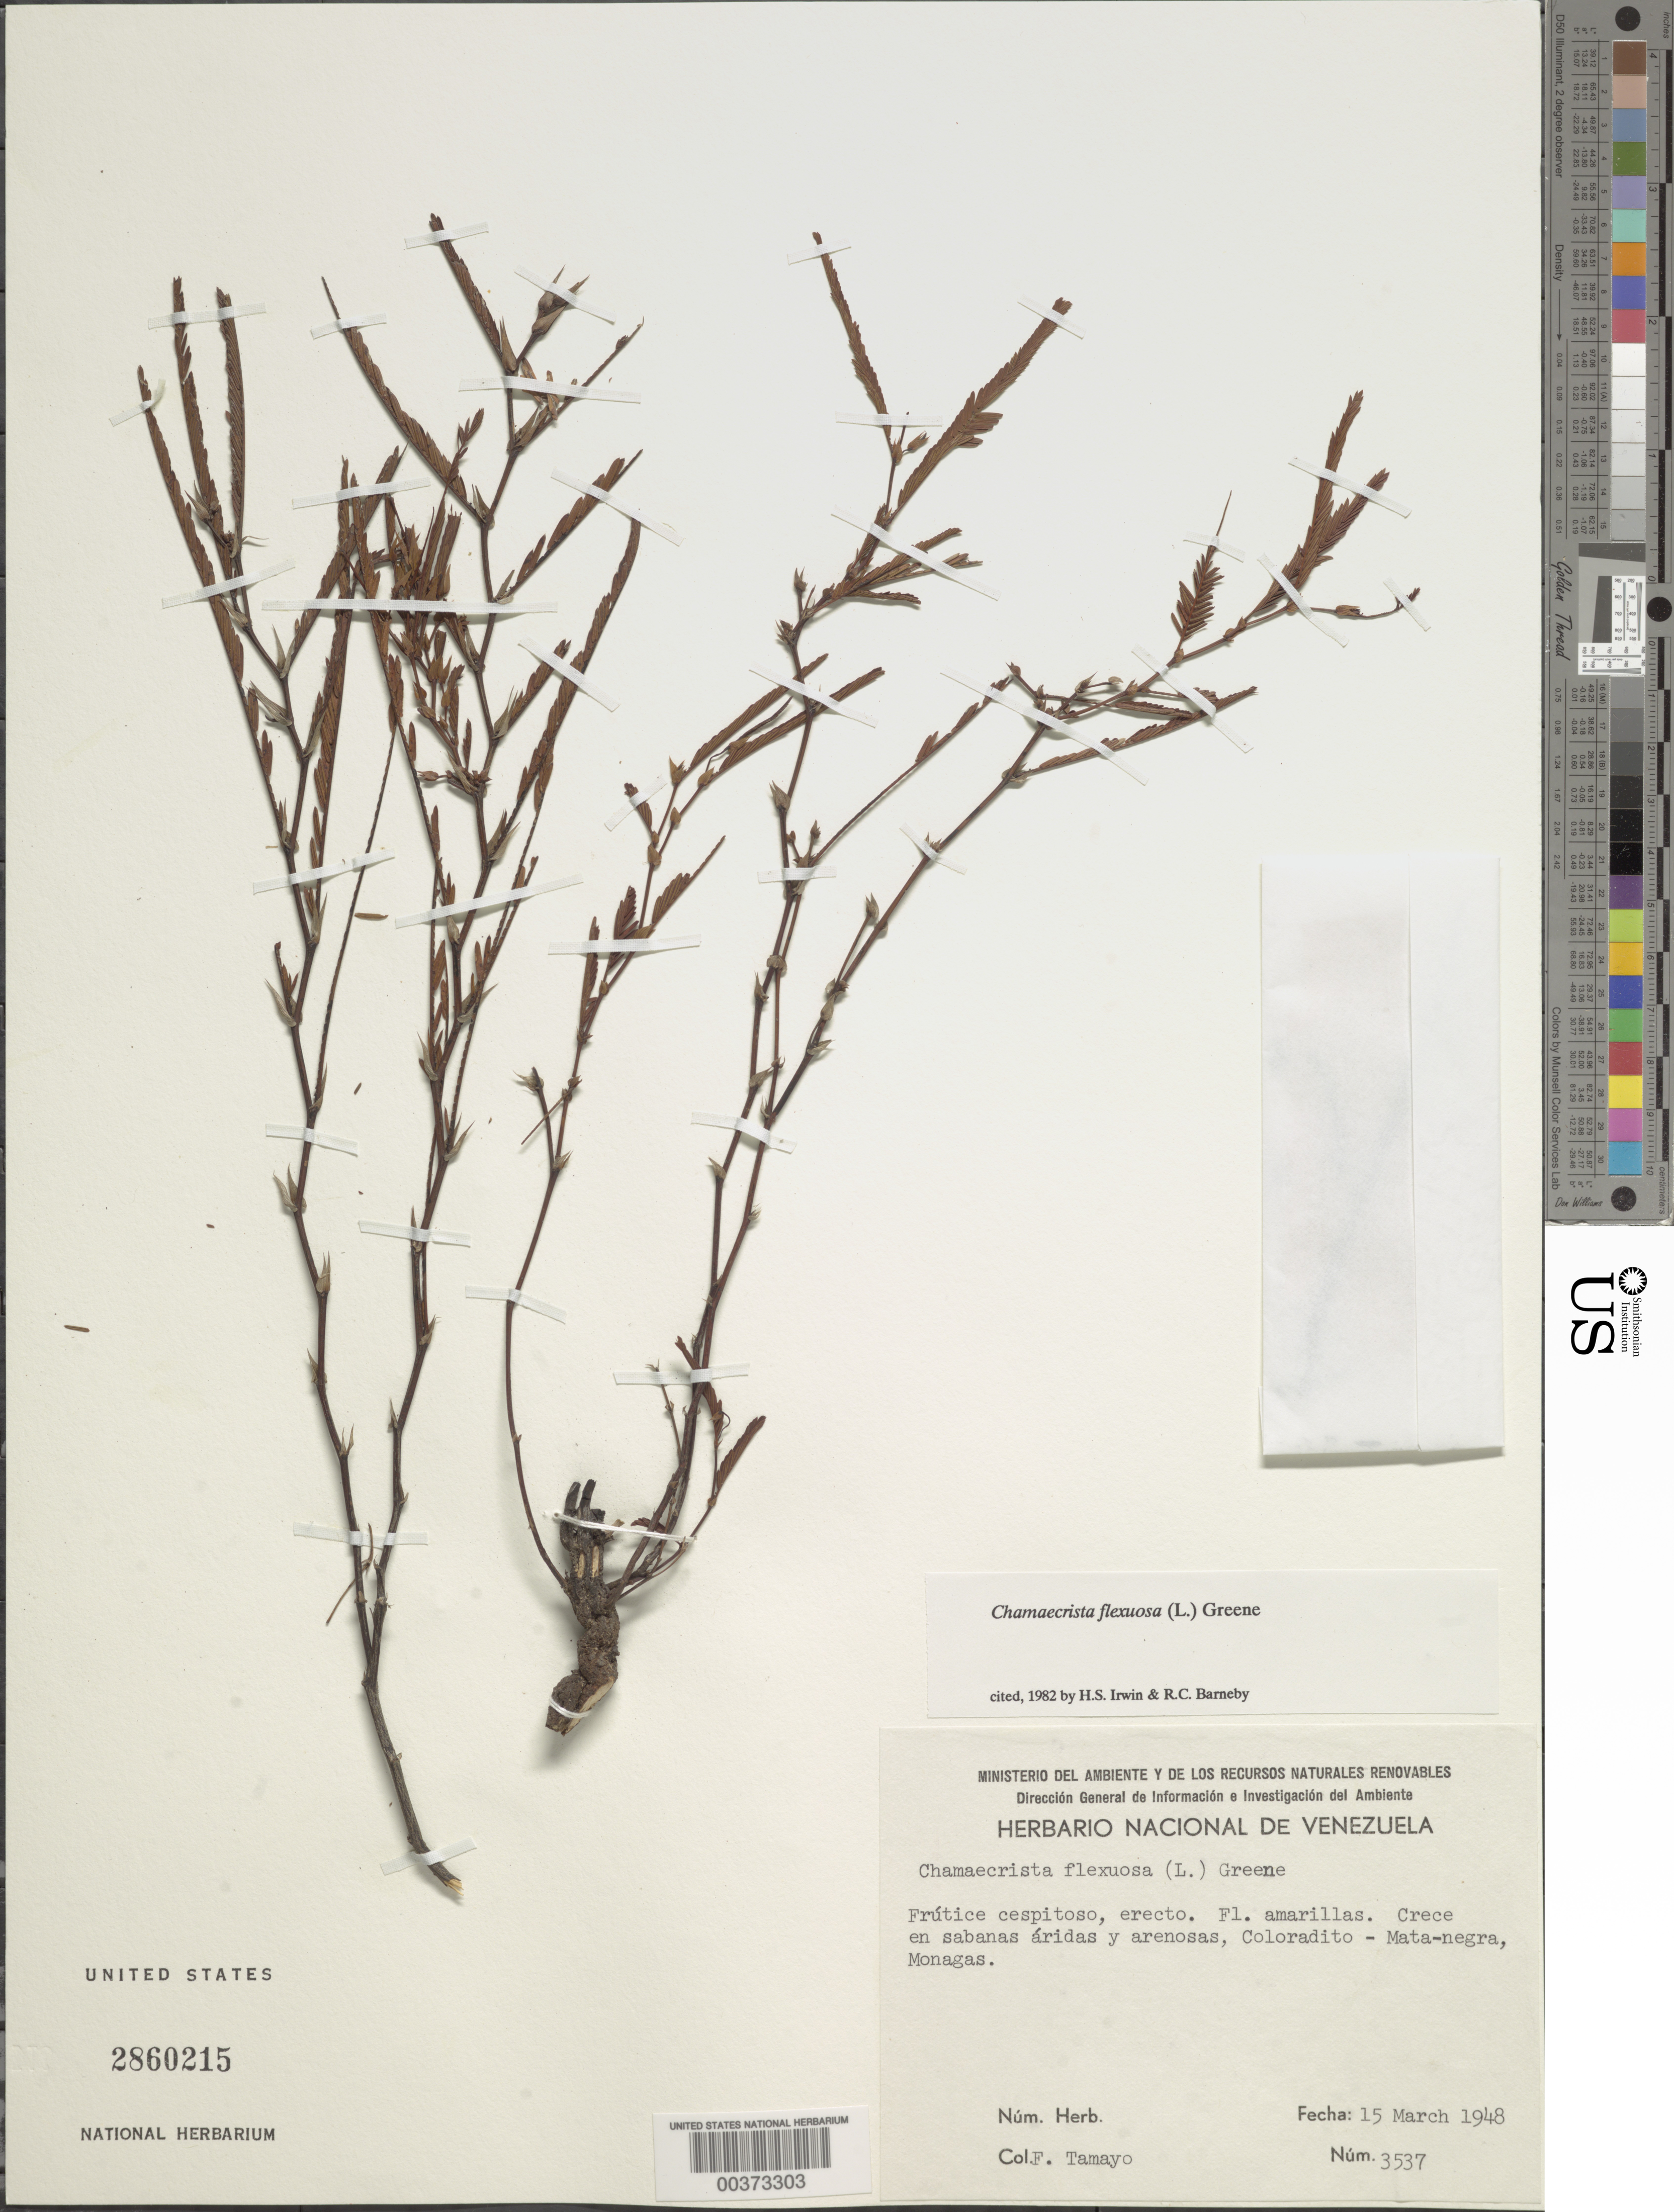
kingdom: Plantae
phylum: Tracheophyta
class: Magnoliopsida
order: Fabales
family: Fabaceae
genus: Chamaecrista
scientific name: Chamaecrista flexuosa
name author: (L.) Greene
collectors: F. Tamayo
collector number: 3537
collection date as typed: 15 Mar 1948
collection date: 1948-03-15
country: Venezuela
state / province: Monagas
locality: Coloradito - mata-negra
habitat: Crece en sabanas aridas y arenosas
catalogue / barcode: US 2860215